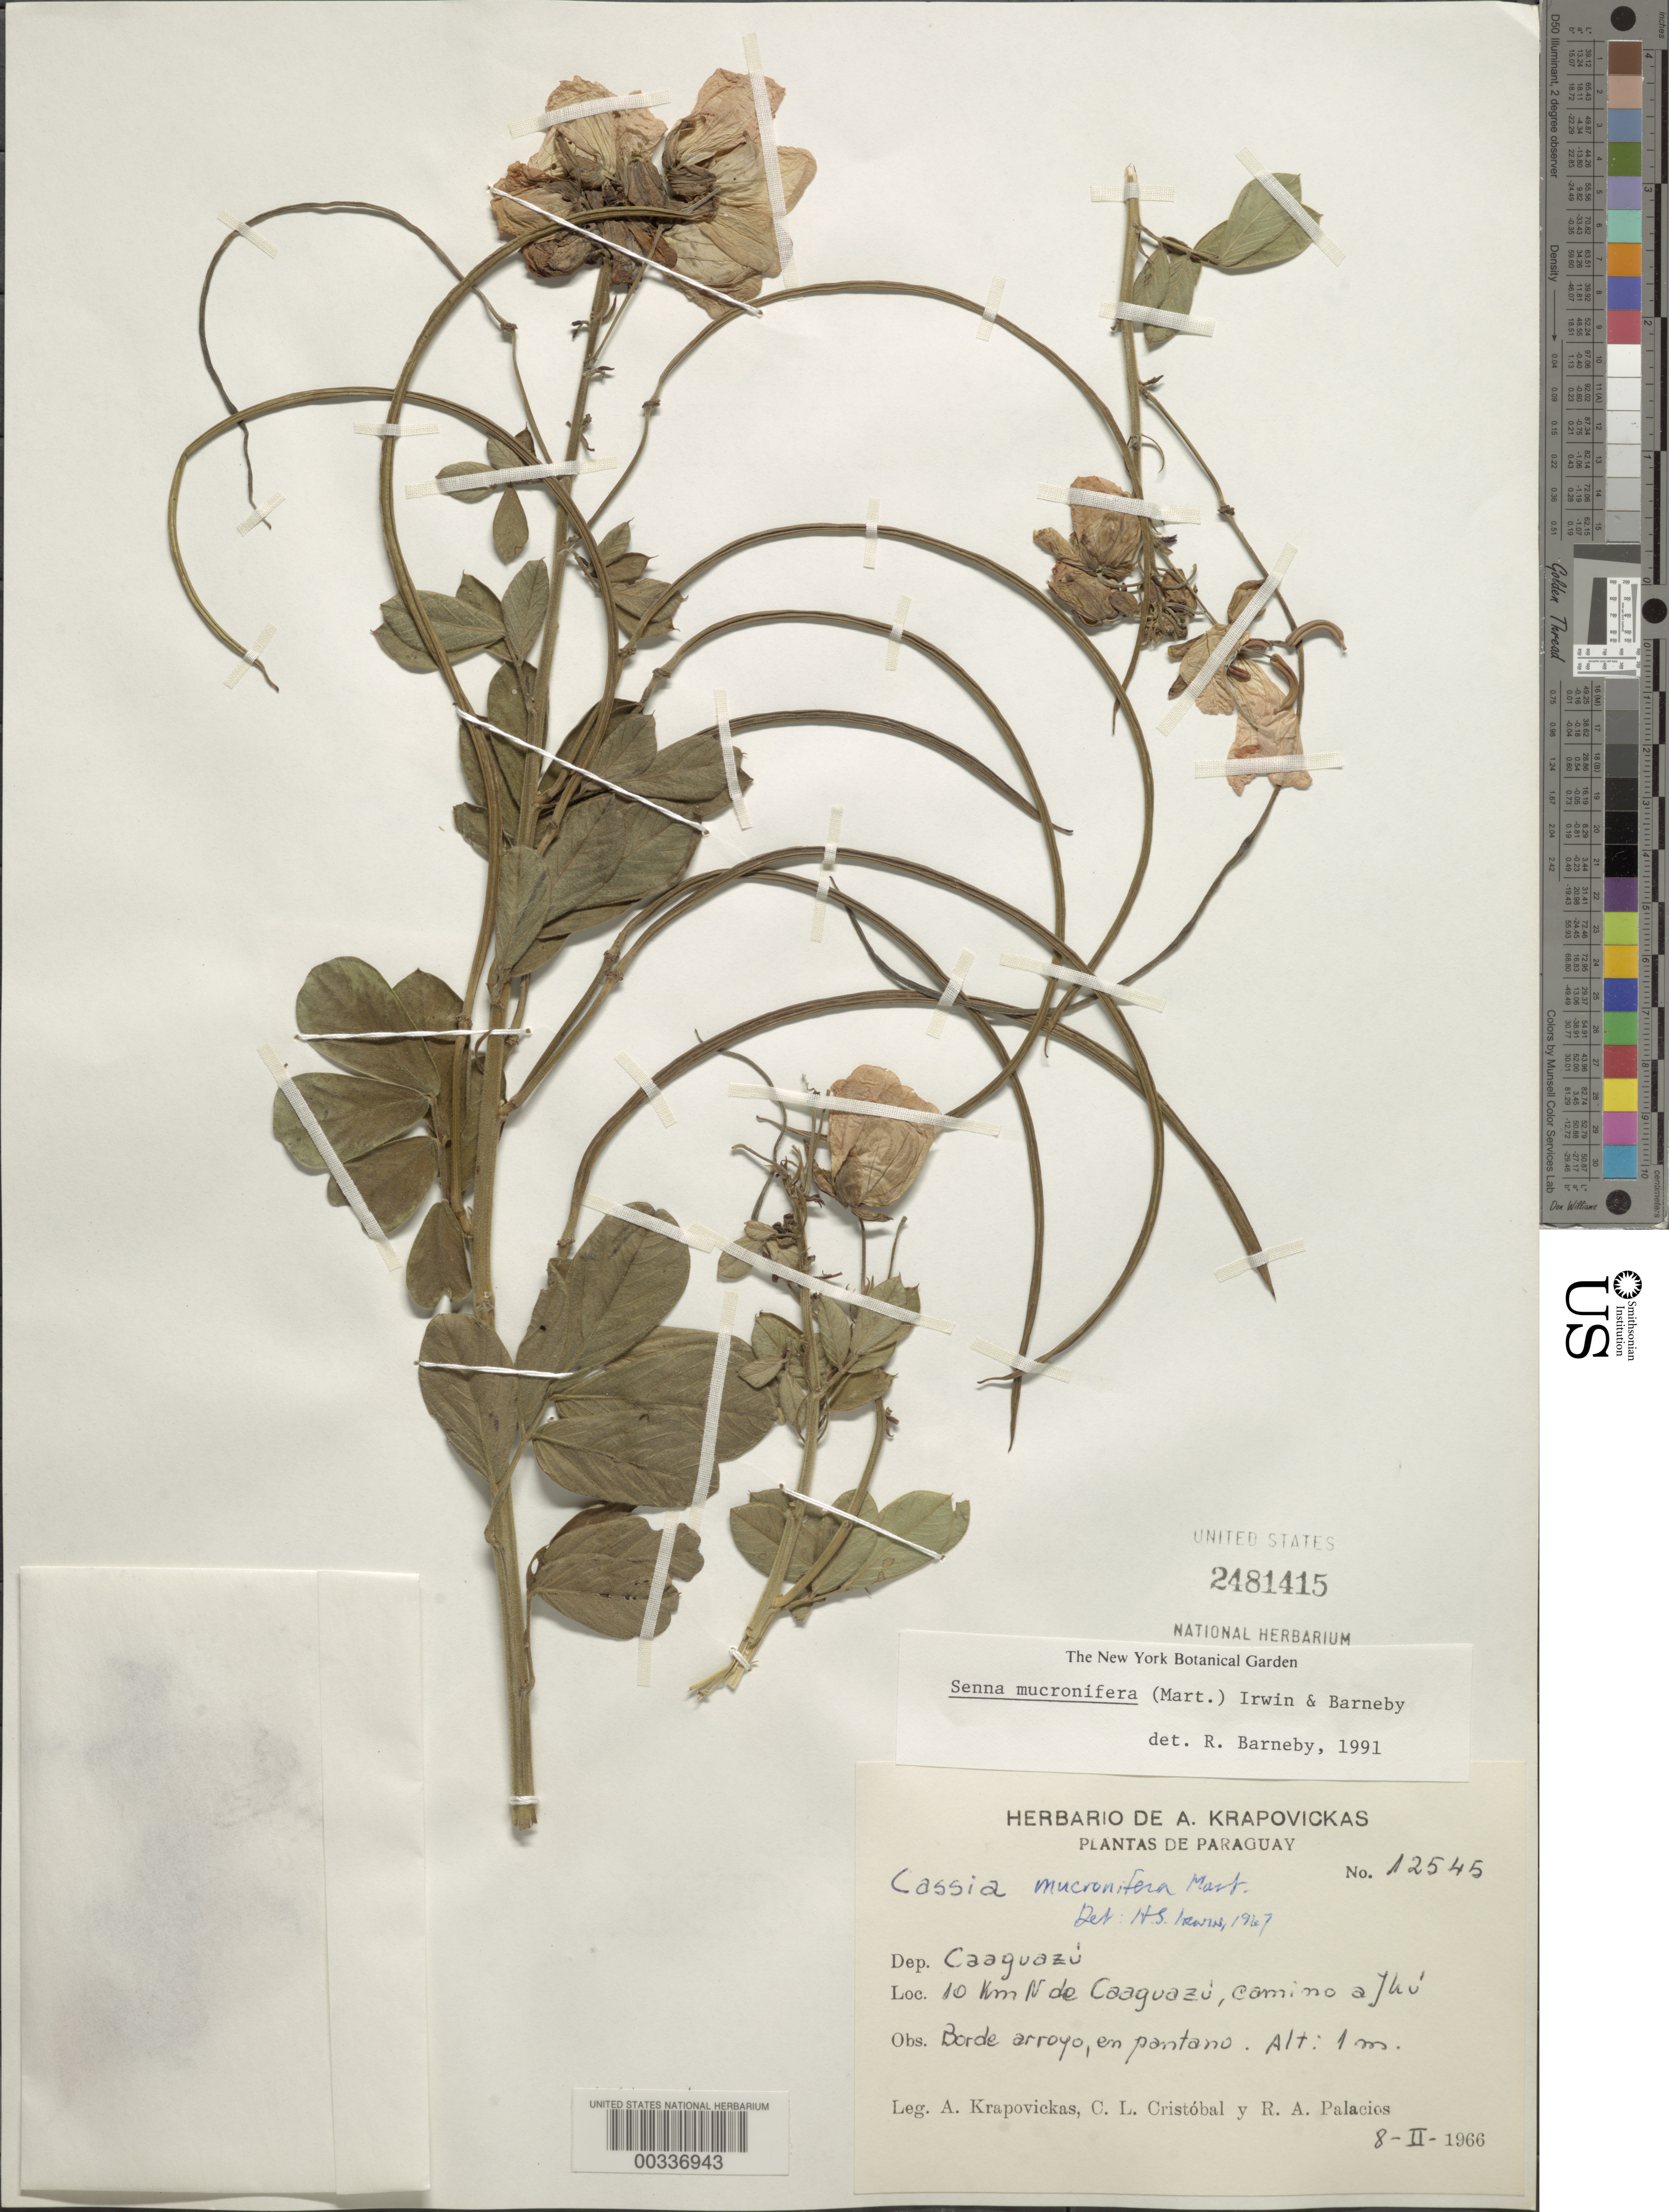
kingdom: Plantae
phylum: Tracheophyta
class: Magnoliopsida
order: Fabales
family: Fabaceae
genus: Senna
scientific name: Senna mucronifera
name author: (Mart. & Benth.) H.S. Irwin & Barneby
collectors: A. Krapovickas, C. L. Cristóbal & R. Palacios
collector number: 12545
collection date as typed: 08 Feb 1966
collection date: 1966-02-08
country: Paraguay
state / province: Caaguazú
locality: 10 km n of caaguazu, road to jhu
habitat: Edge of arryo, in pantano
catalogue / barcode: US 2481415